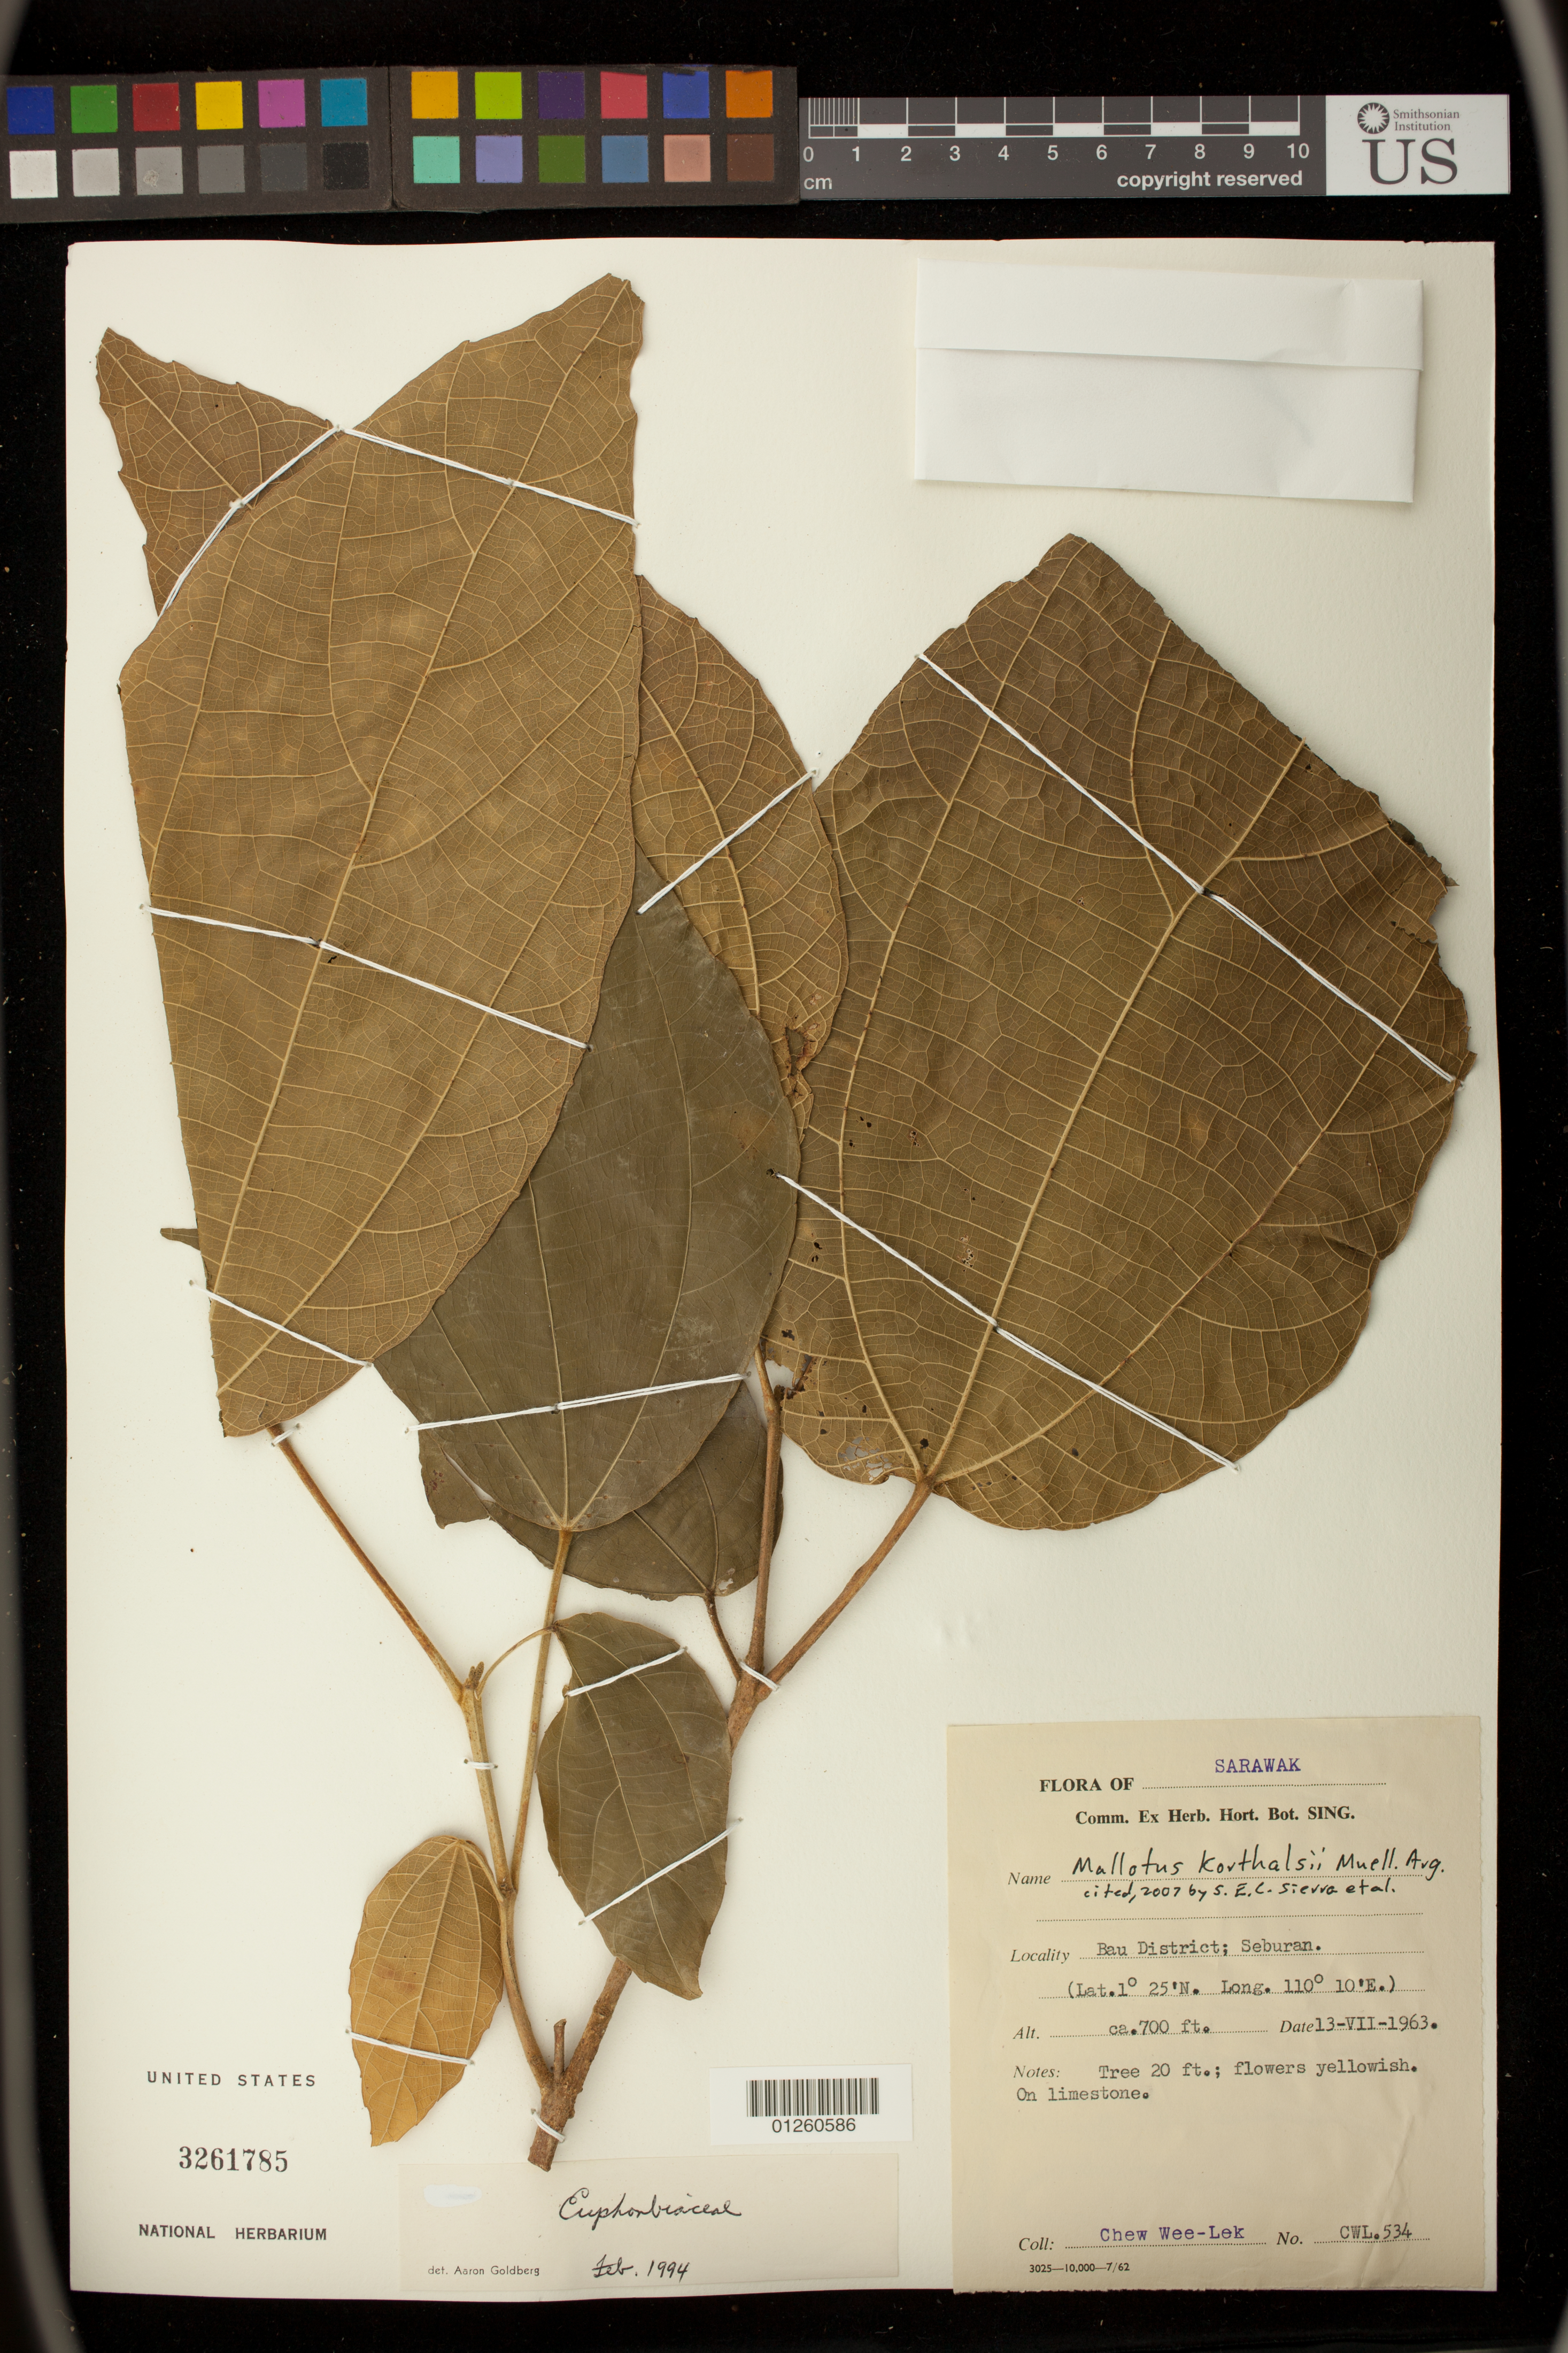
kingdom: Plantae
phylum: Tracheophyta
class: Magnoliopsida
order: Malpighiales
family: Euphorbiaceae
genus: Mallotus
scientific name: Mallotus korthalsii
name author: Müll. Arg.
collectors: W. Chew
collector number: CWL.534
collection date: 1963-07-13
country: Malaysia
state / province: Sarawak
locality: Bau District; Seburan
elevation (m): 213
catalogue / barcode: US 3261785